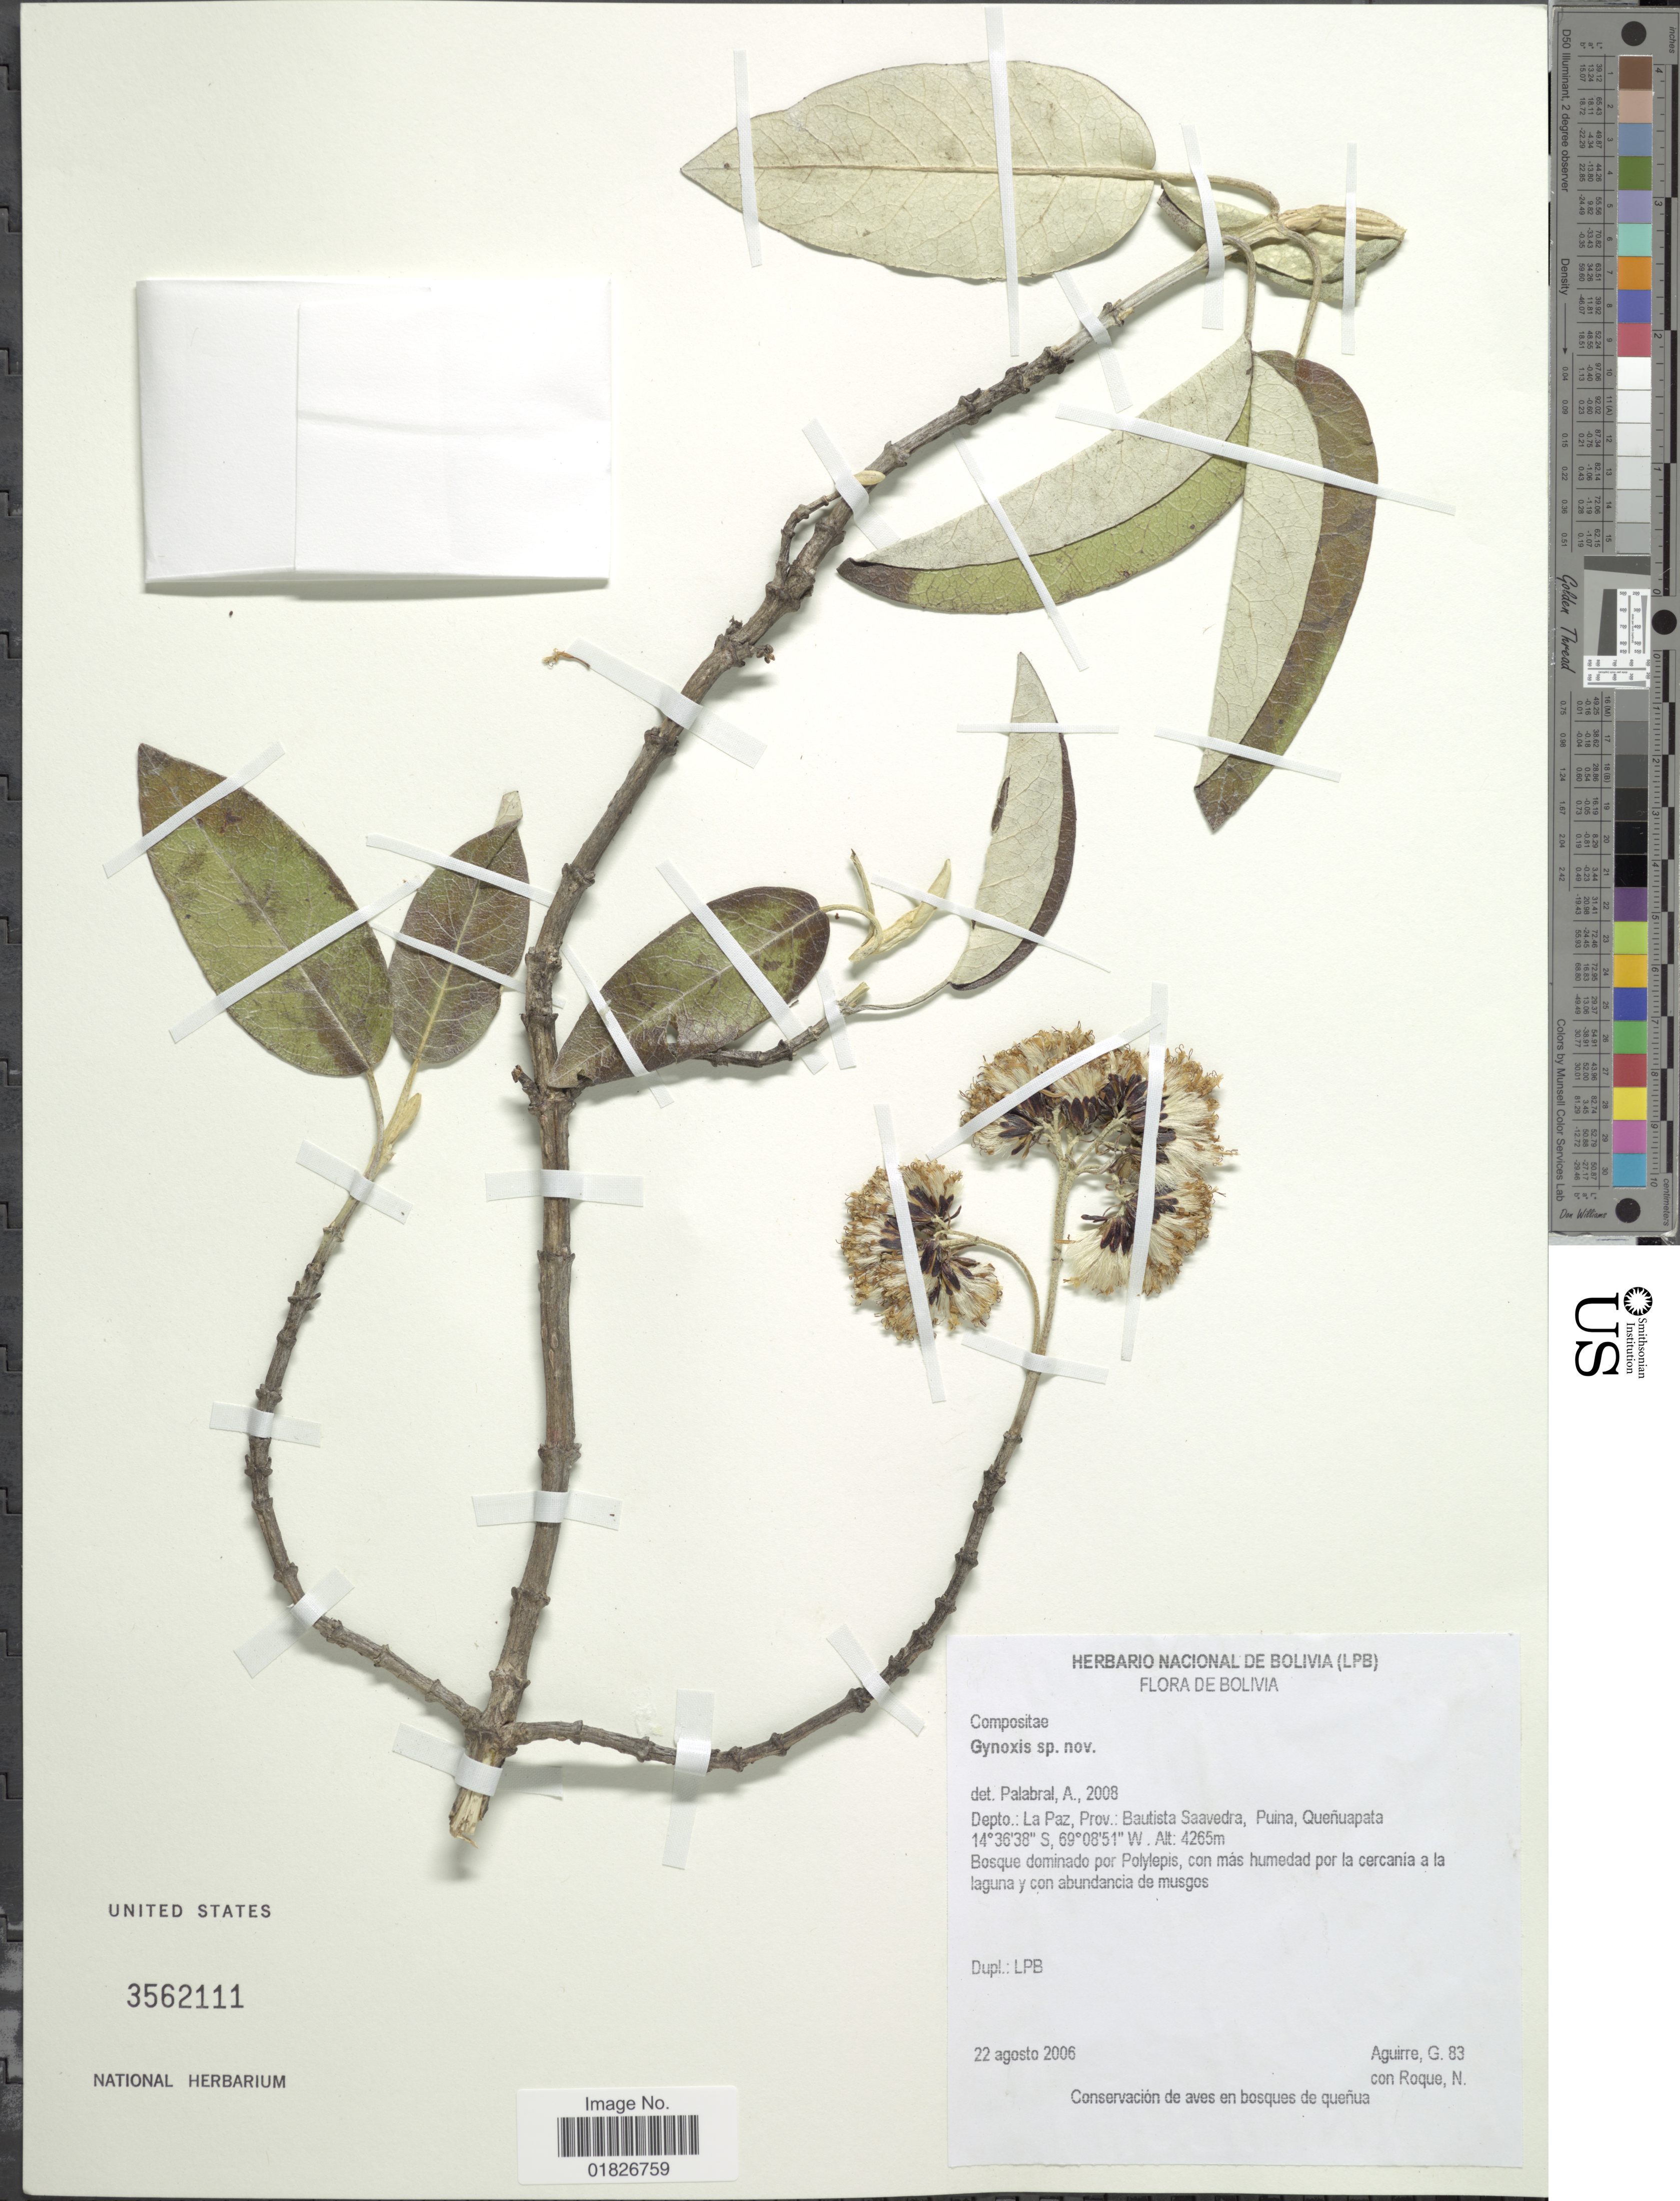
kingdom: Plantae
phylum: Tracheophyta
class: Magnoliopsida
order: Asterales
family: Asteraceae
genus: Gynoxys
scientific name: Gynoxys sp.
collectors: G. Aguirre & N. Roque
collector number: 83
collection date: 2006-08-22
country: Bolivia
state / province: La Paz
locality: Prov. Bautista Saavedra, Puina, Quenuapata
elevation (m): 4265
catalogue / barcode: US 3562111